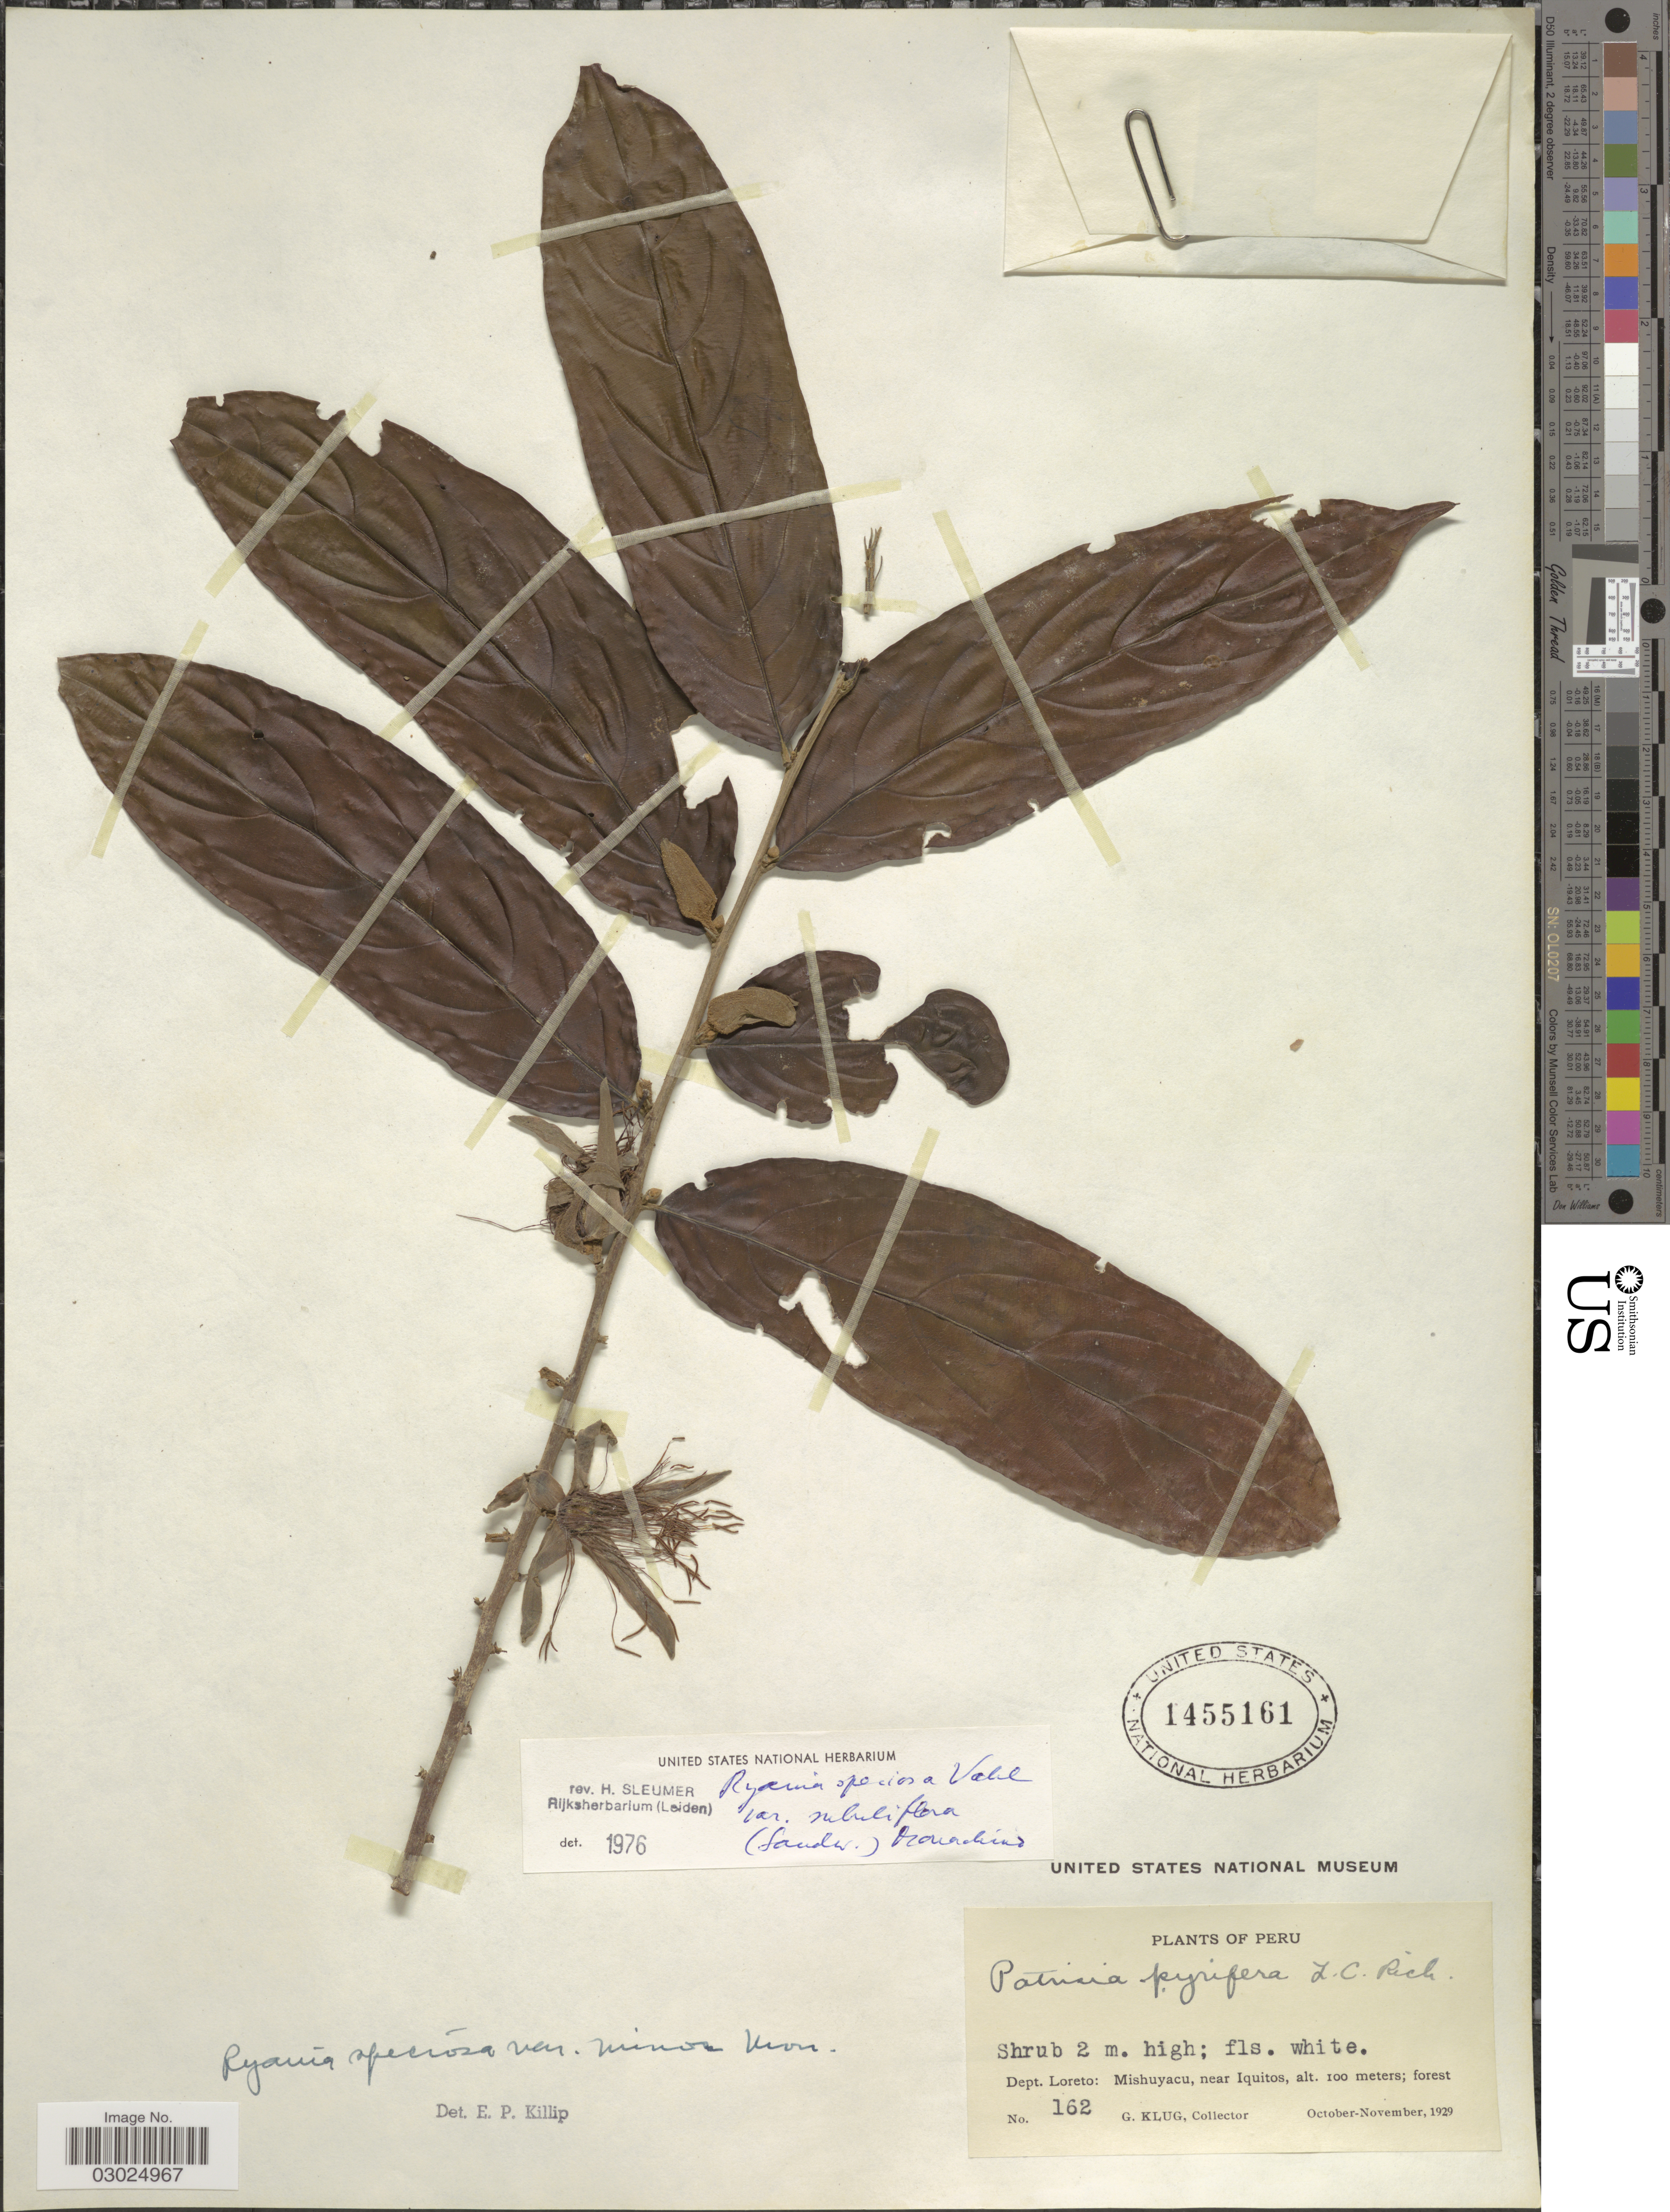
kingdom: Plantae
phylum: Tracheophyta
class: Magnoliopsida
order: Malpighiales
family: Salicaceae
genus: Ryania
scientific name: Ryania speciosa var. subuliflora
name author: (Sandwith) Monach.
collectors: G. Klug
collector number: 162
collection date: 1929-10/1929-11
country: Peru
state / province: Loreto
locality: Dept. Loreto: Mishuyacu, near Iquitos.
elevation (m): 100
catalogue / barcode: US 1455161